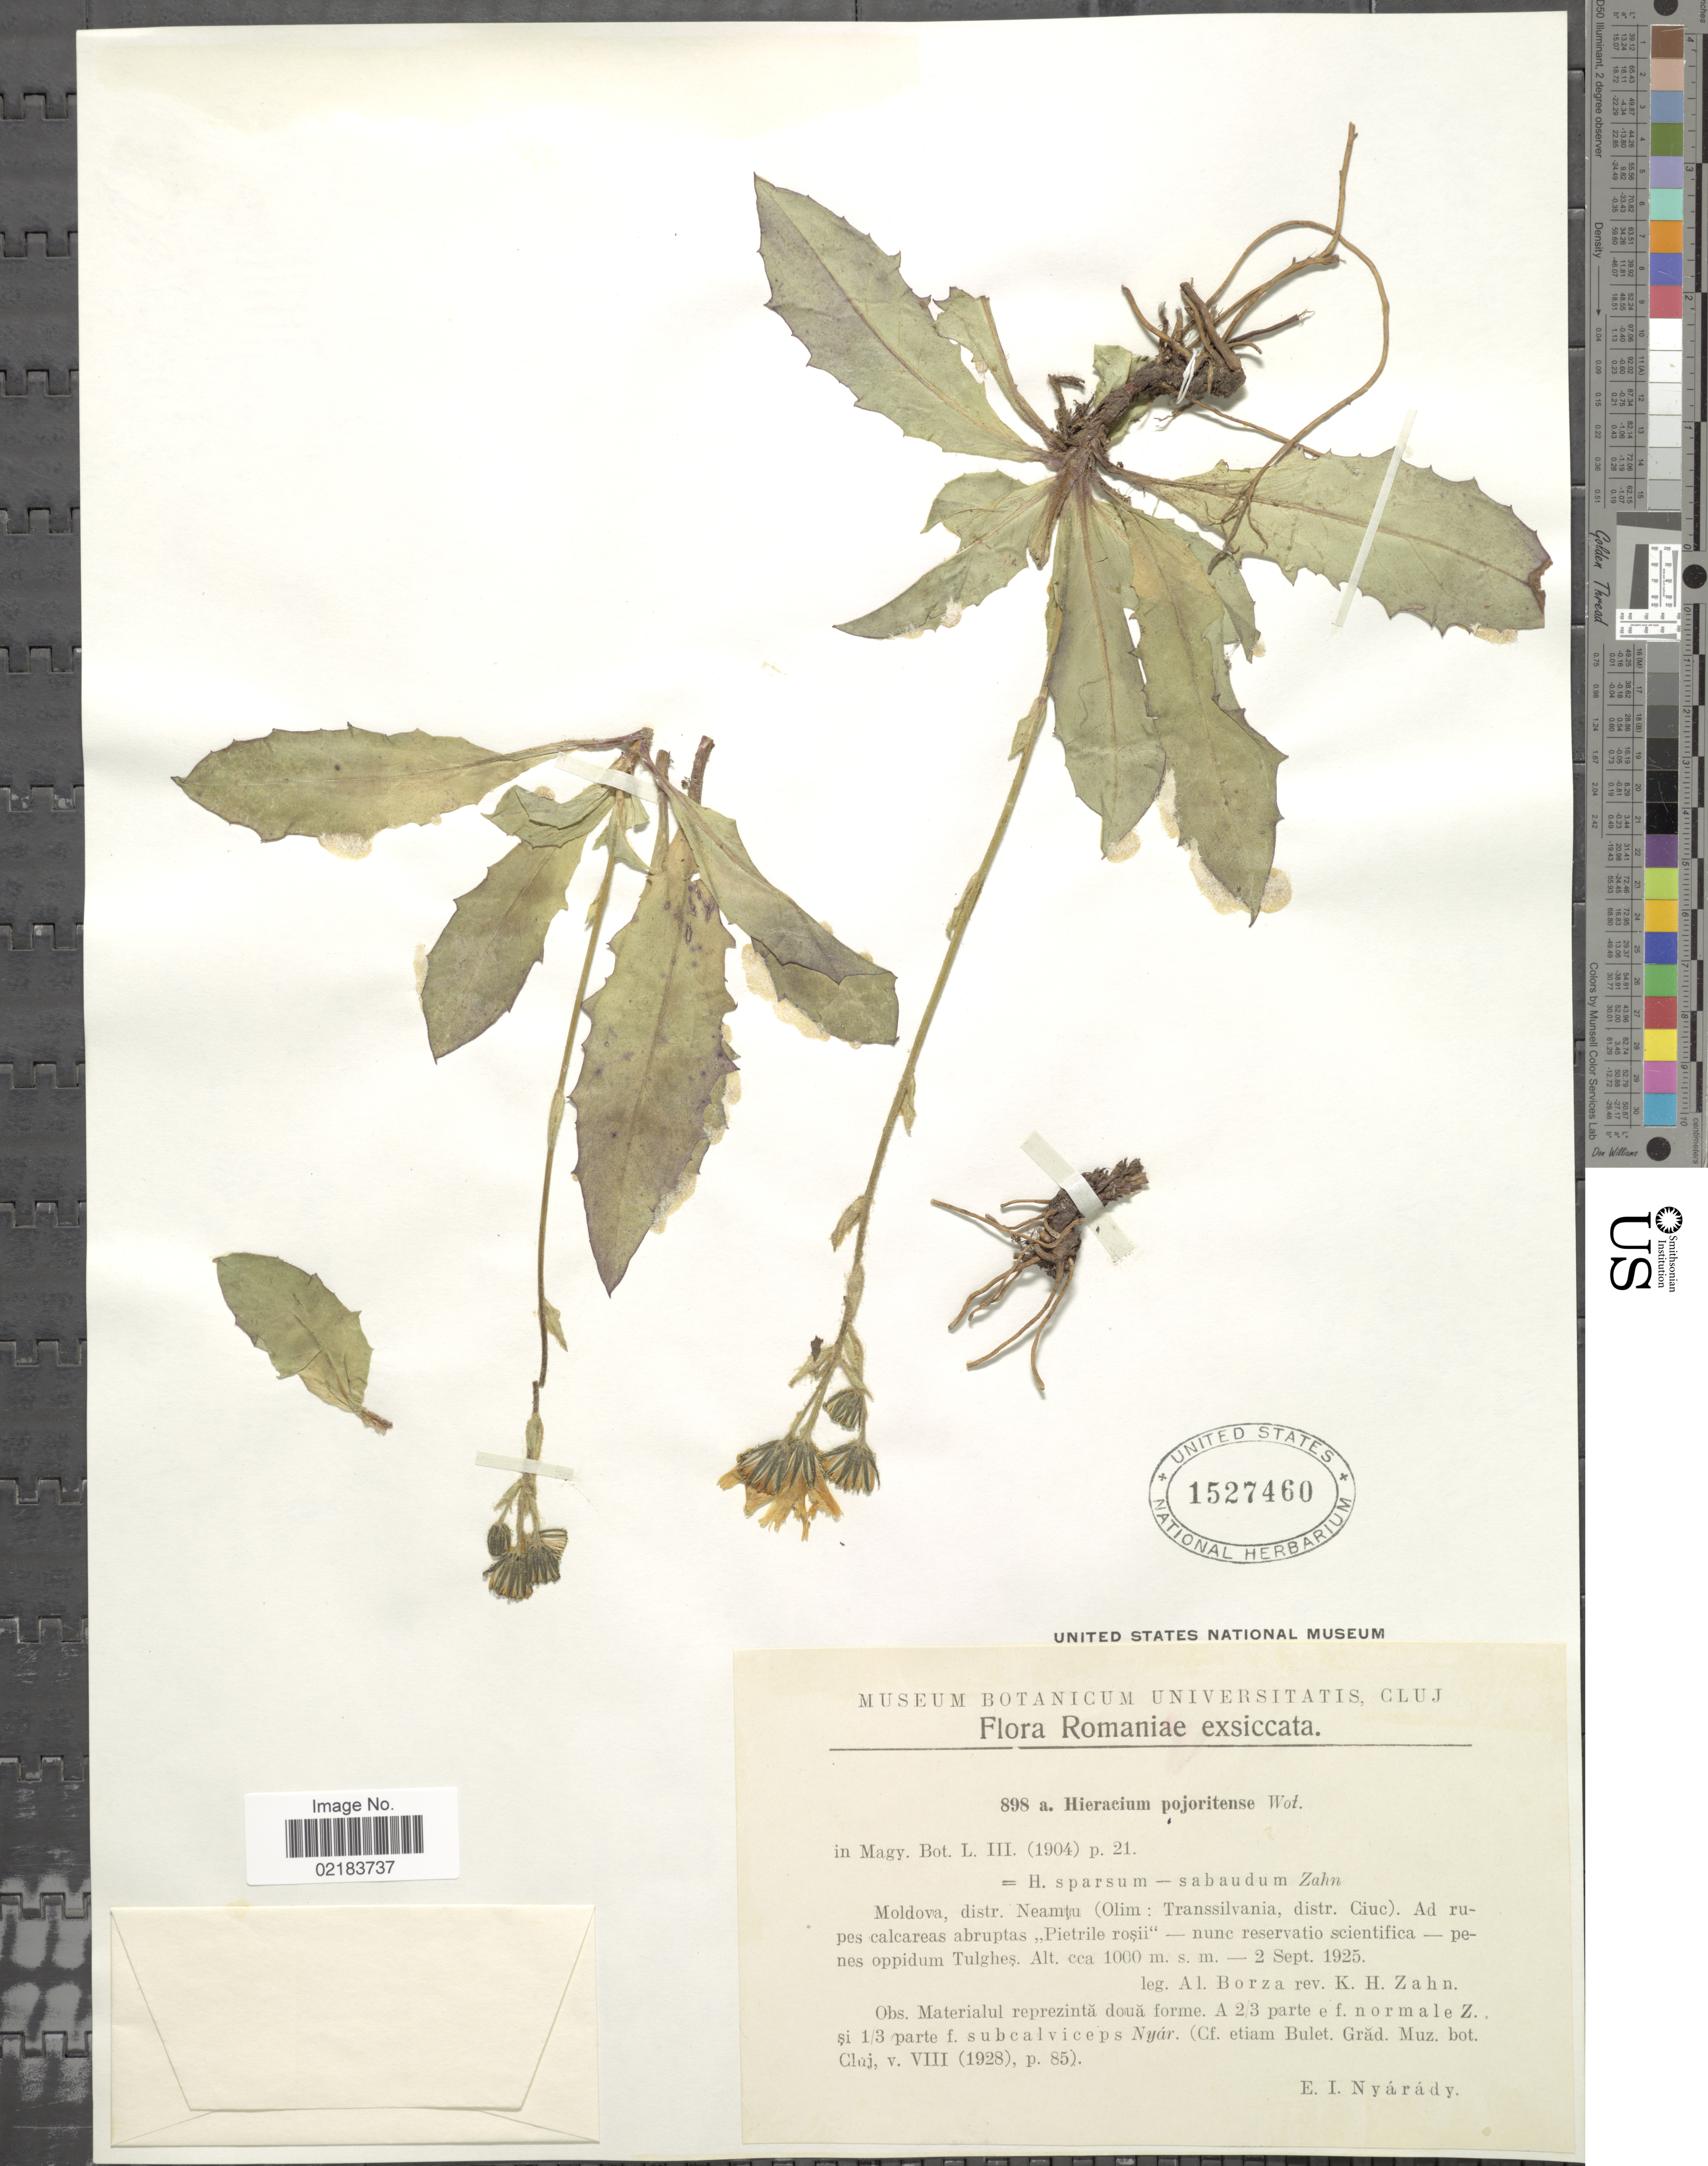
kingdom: Plantae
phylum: Tracheophyta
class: Magnoliopsida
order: Asterales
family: Asteraceae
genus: Hieracium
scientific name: Hieracium pojoritense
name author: Wol.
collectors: A. Borza & K. Zahn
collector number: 898a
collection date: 1925-09-02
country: Romania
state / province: Neamt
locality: Moldova, distr. Neamtu (Olim: Transsilvania, distr. Ciuc). Ad rupes calcareas abruptas "Pietrile rosii" - nune reservatio scientifica - penes oppidum Tulghes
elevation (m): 1000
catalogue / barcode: US 1527460